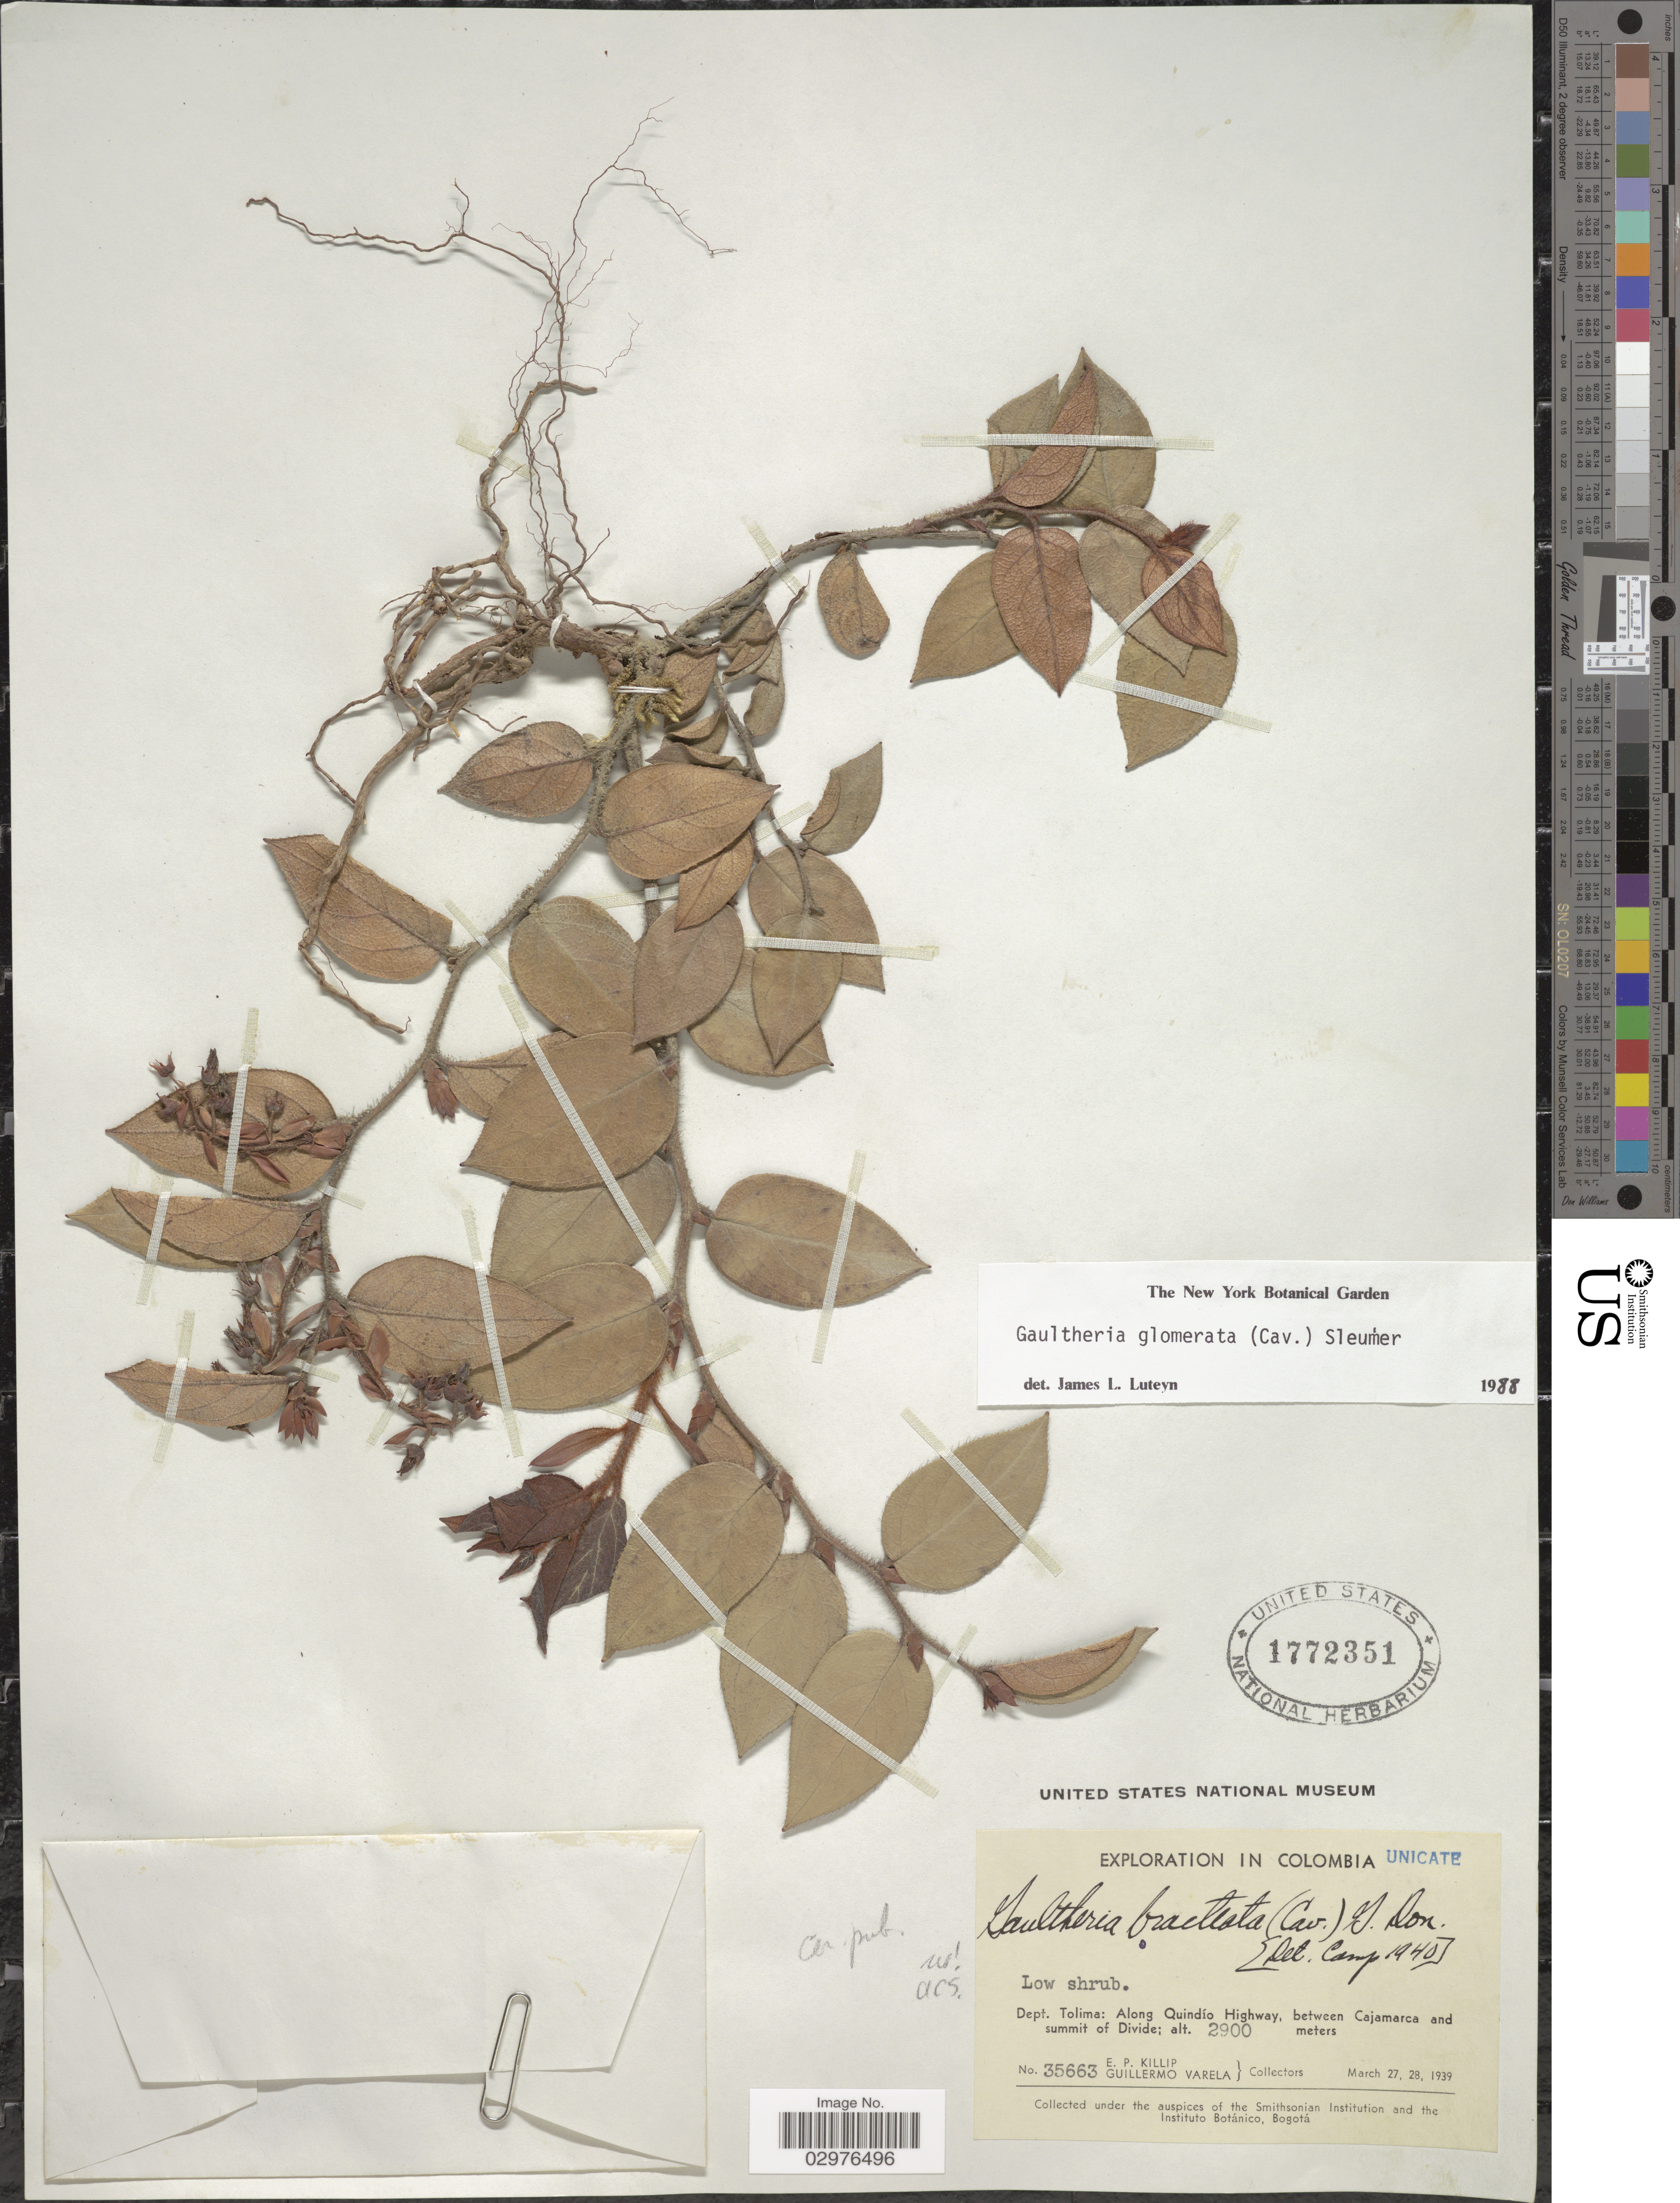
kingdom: Plantae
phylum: Tracheophyta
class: Magnoliopsida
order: Ericales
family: Ericaceae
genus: Gaultheria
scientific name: Gaultheria glomerata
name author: (Cav.) Sleumer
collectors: E. P. Killip & G. Varela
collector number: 35663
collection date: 1939-03-27/1939-03-28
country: Colombia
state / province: Tolima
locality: Dept. Tolima: Along Quindío Highway, between Cajamarca and summit of Divide.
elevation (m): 2900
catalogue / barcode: US 1772351